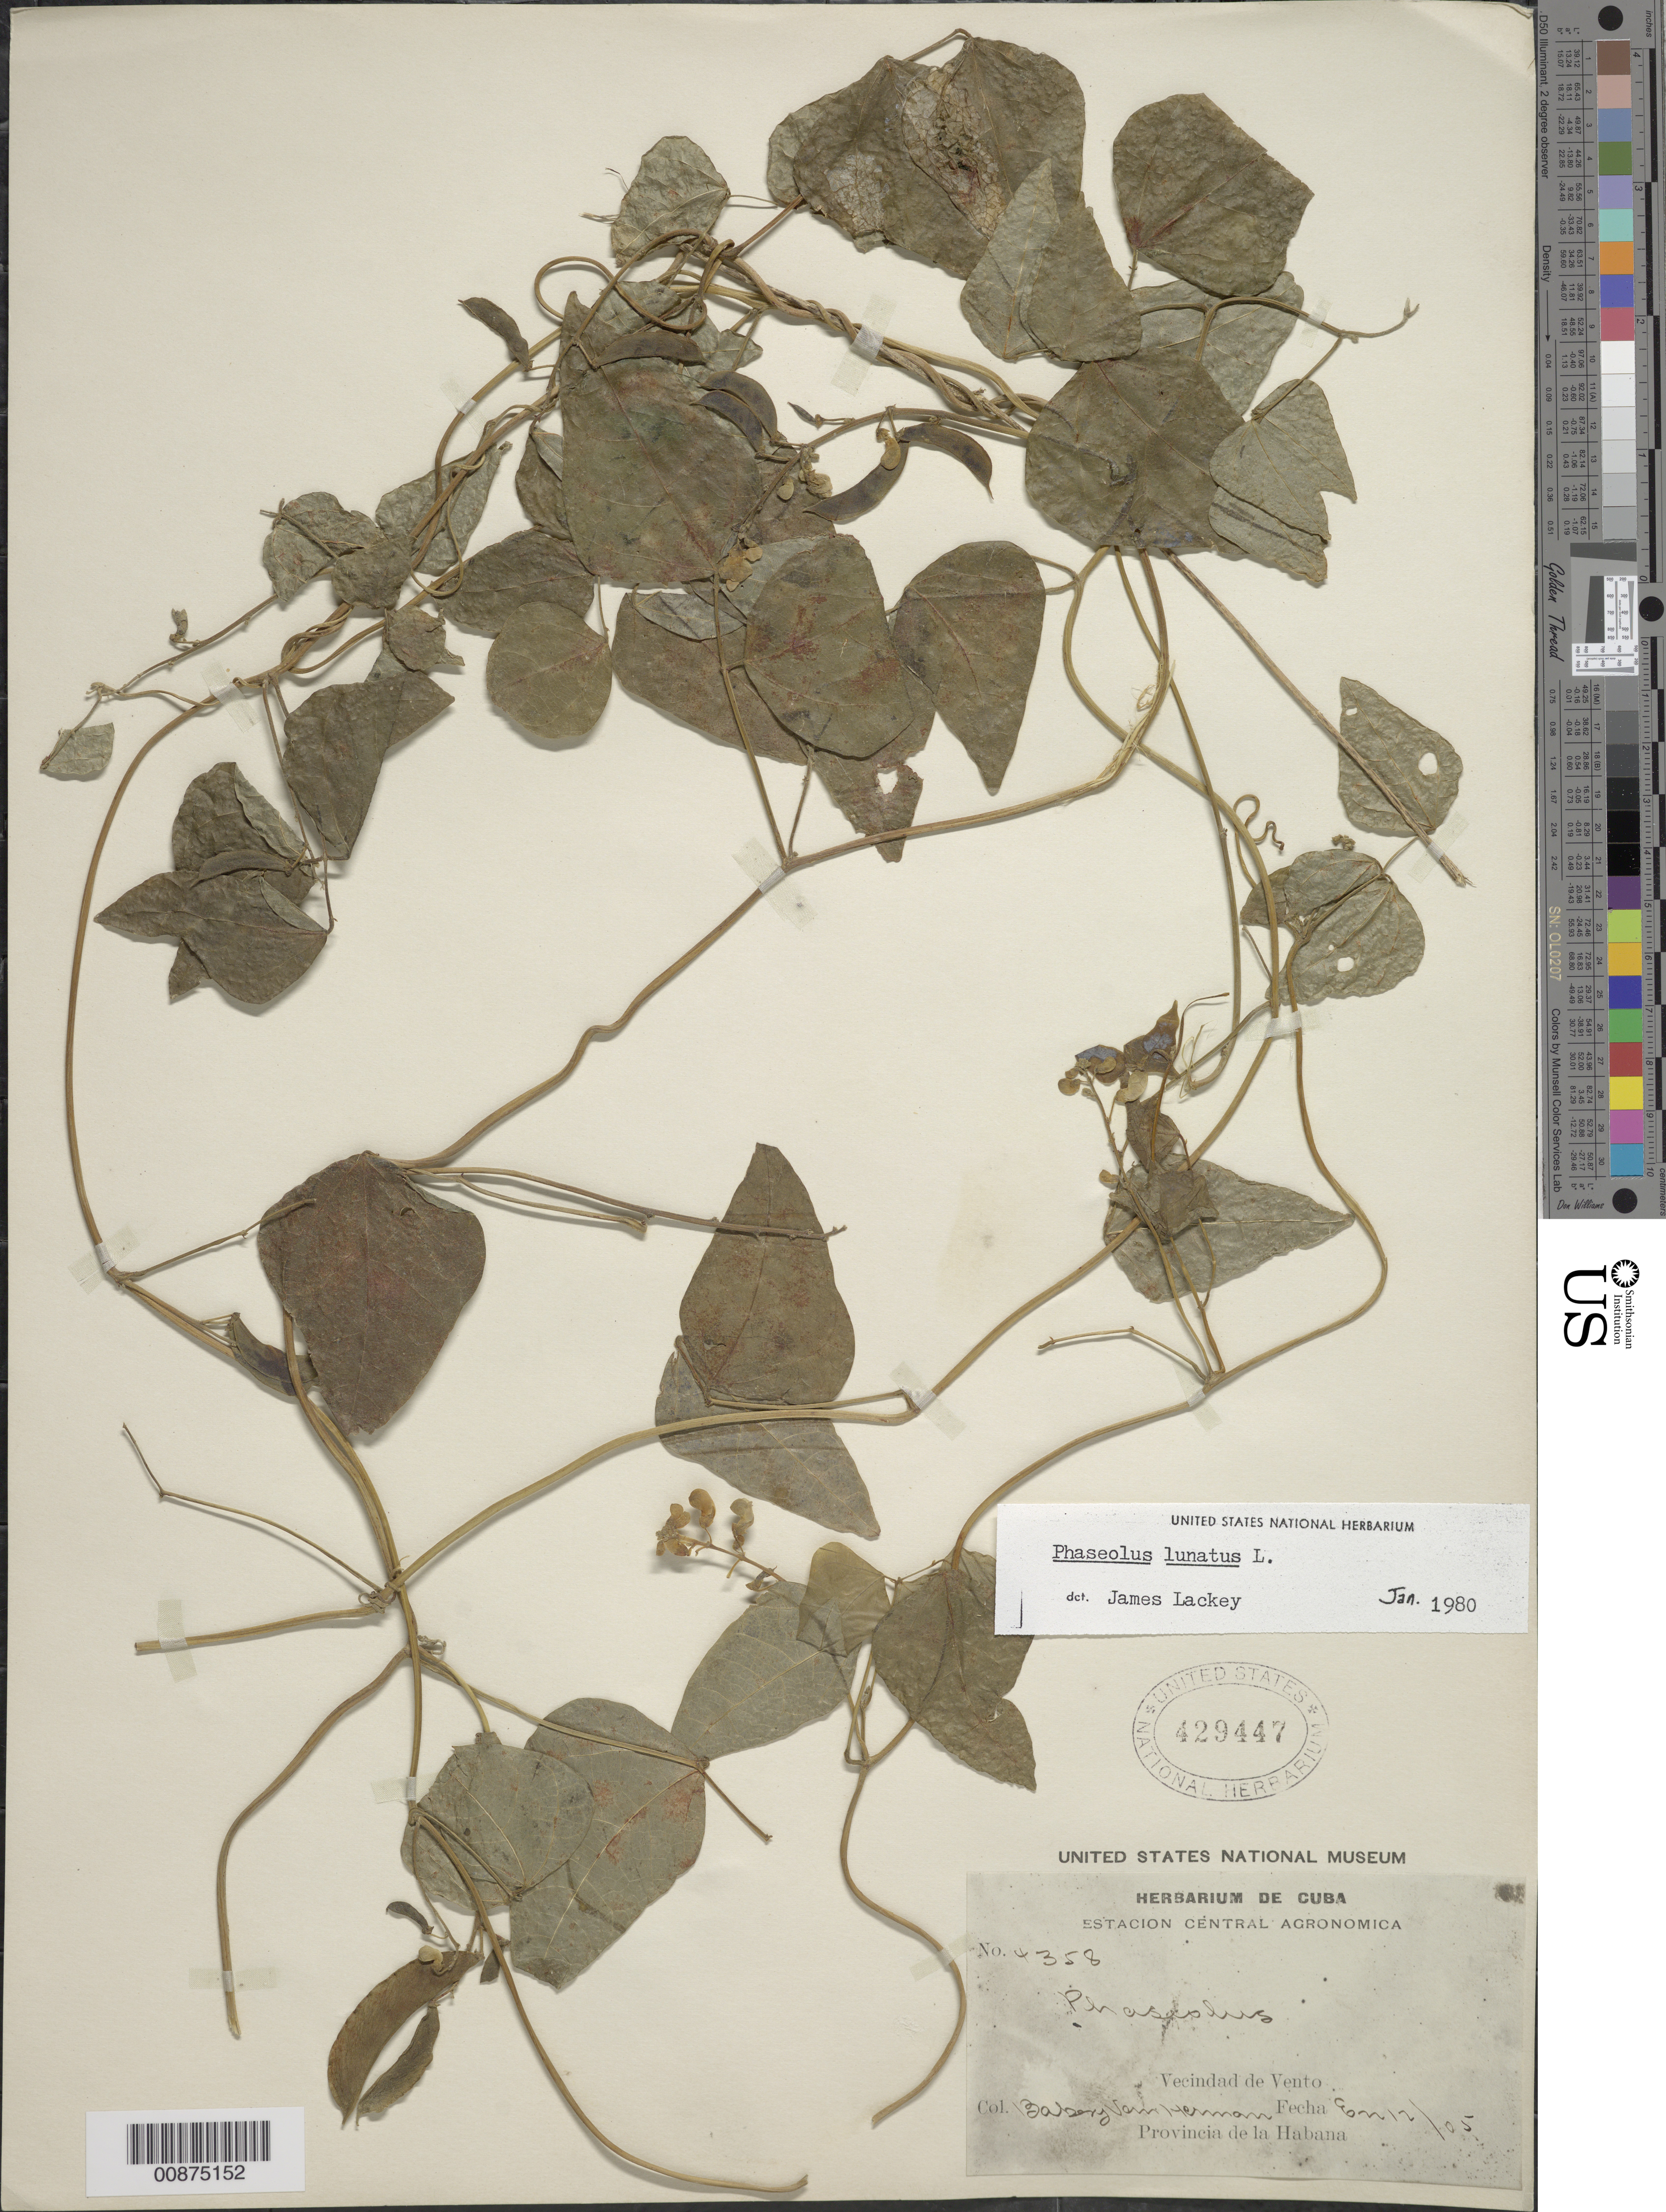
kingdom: Plantae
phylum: Tracheophyta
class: Magnoliopsida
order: Fabales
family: Fabaceae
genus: Phaseolus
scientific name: Phaseolus lunatus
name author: L.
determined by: Lackey, J.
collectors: B. Van Hermann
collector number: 4358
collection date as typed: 12 Jan 1905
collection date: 1905-01-12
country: Cuba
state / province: La Habana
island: Cuba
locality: Vecindad de Vento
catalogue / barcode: US 429447